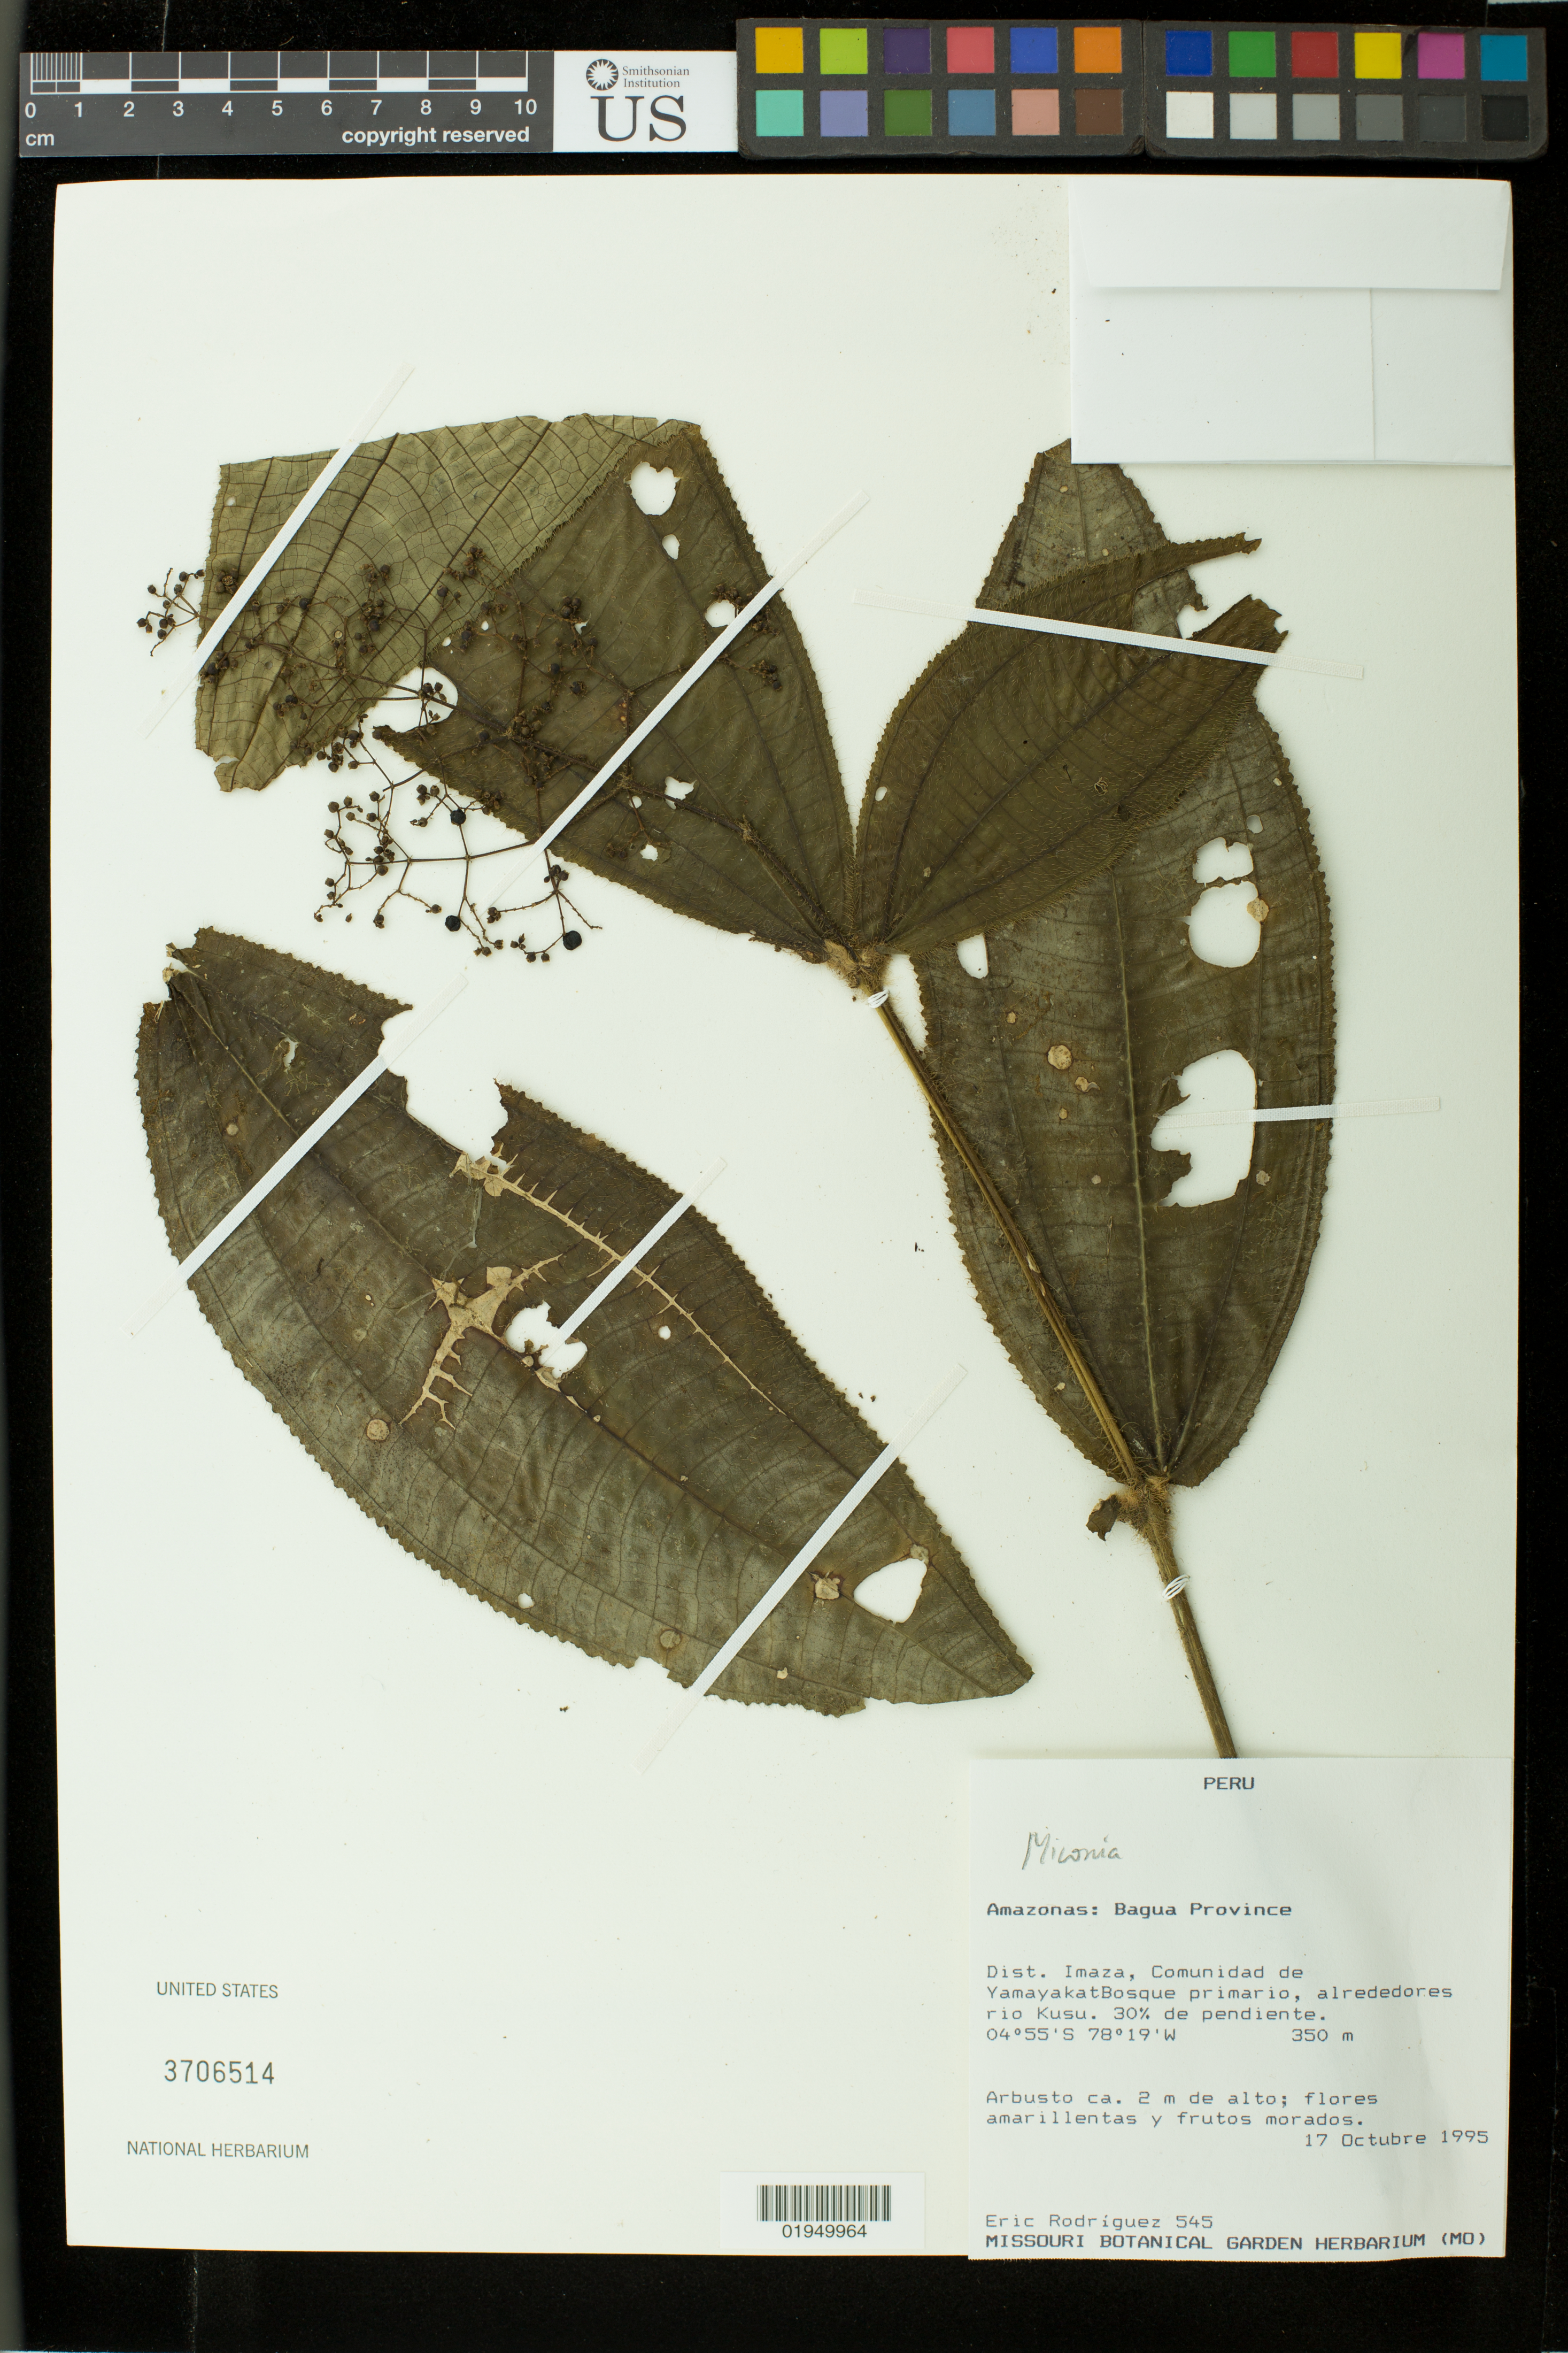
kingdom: Plantae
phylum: Tracheophyta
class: Magnoliopsida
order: Myrtales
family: Melastomataceae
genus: Miconia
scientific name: Miconia sp.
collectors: E. Rodriguez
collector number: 545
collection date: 1995-10-17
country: Peru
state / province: Amazonas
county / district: Bagua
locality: Dist. Imaza, Comunidad de Yamayakat. Bosque primario, alrededores rio Kusu. 30% de pendiente.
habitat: Bosque primario.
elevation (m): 350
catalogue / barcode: US 3706514